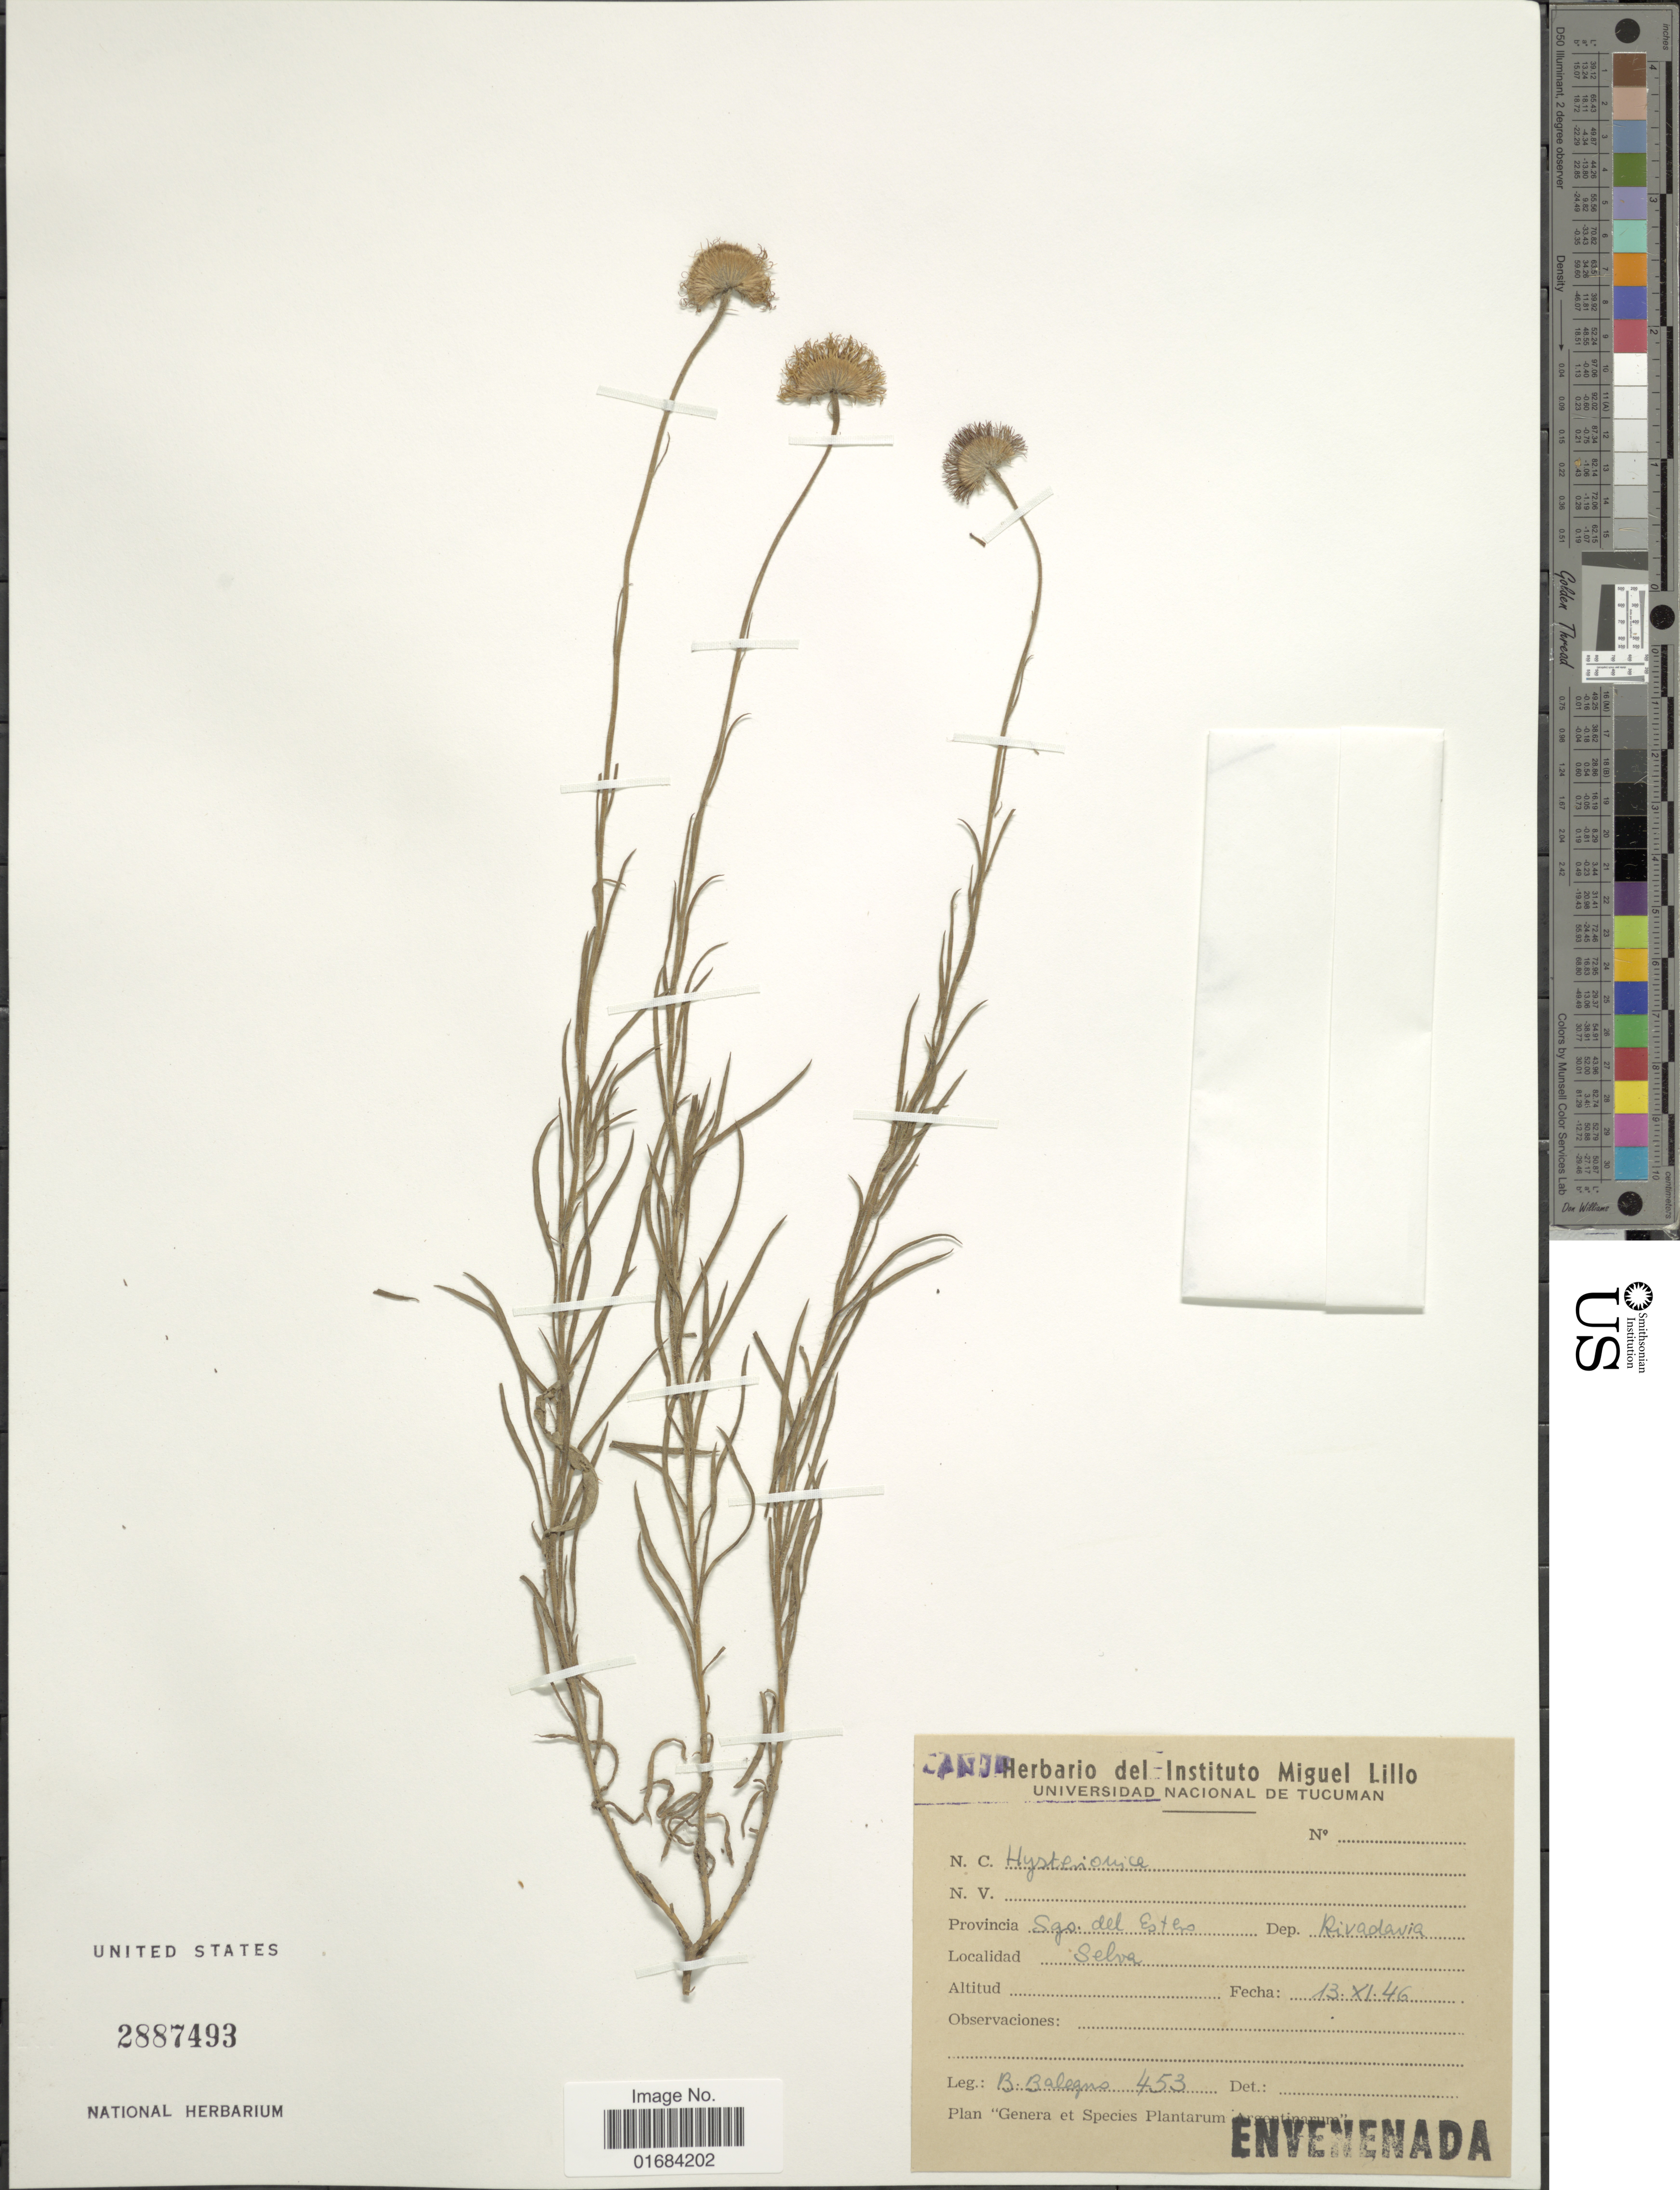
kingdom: Plantae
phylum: Tracheophyta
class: Magnoliopsida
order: Asterales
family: Asteraceae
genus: Hysterionica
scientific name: Hysterionica sp.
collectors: B. Balegno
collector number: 453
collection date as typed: Transcribed d/m/y: 13/11/46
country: Argentina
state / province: Santiago del Estero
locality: Dep. Rivadavia, Selva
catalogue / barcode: US 2887493